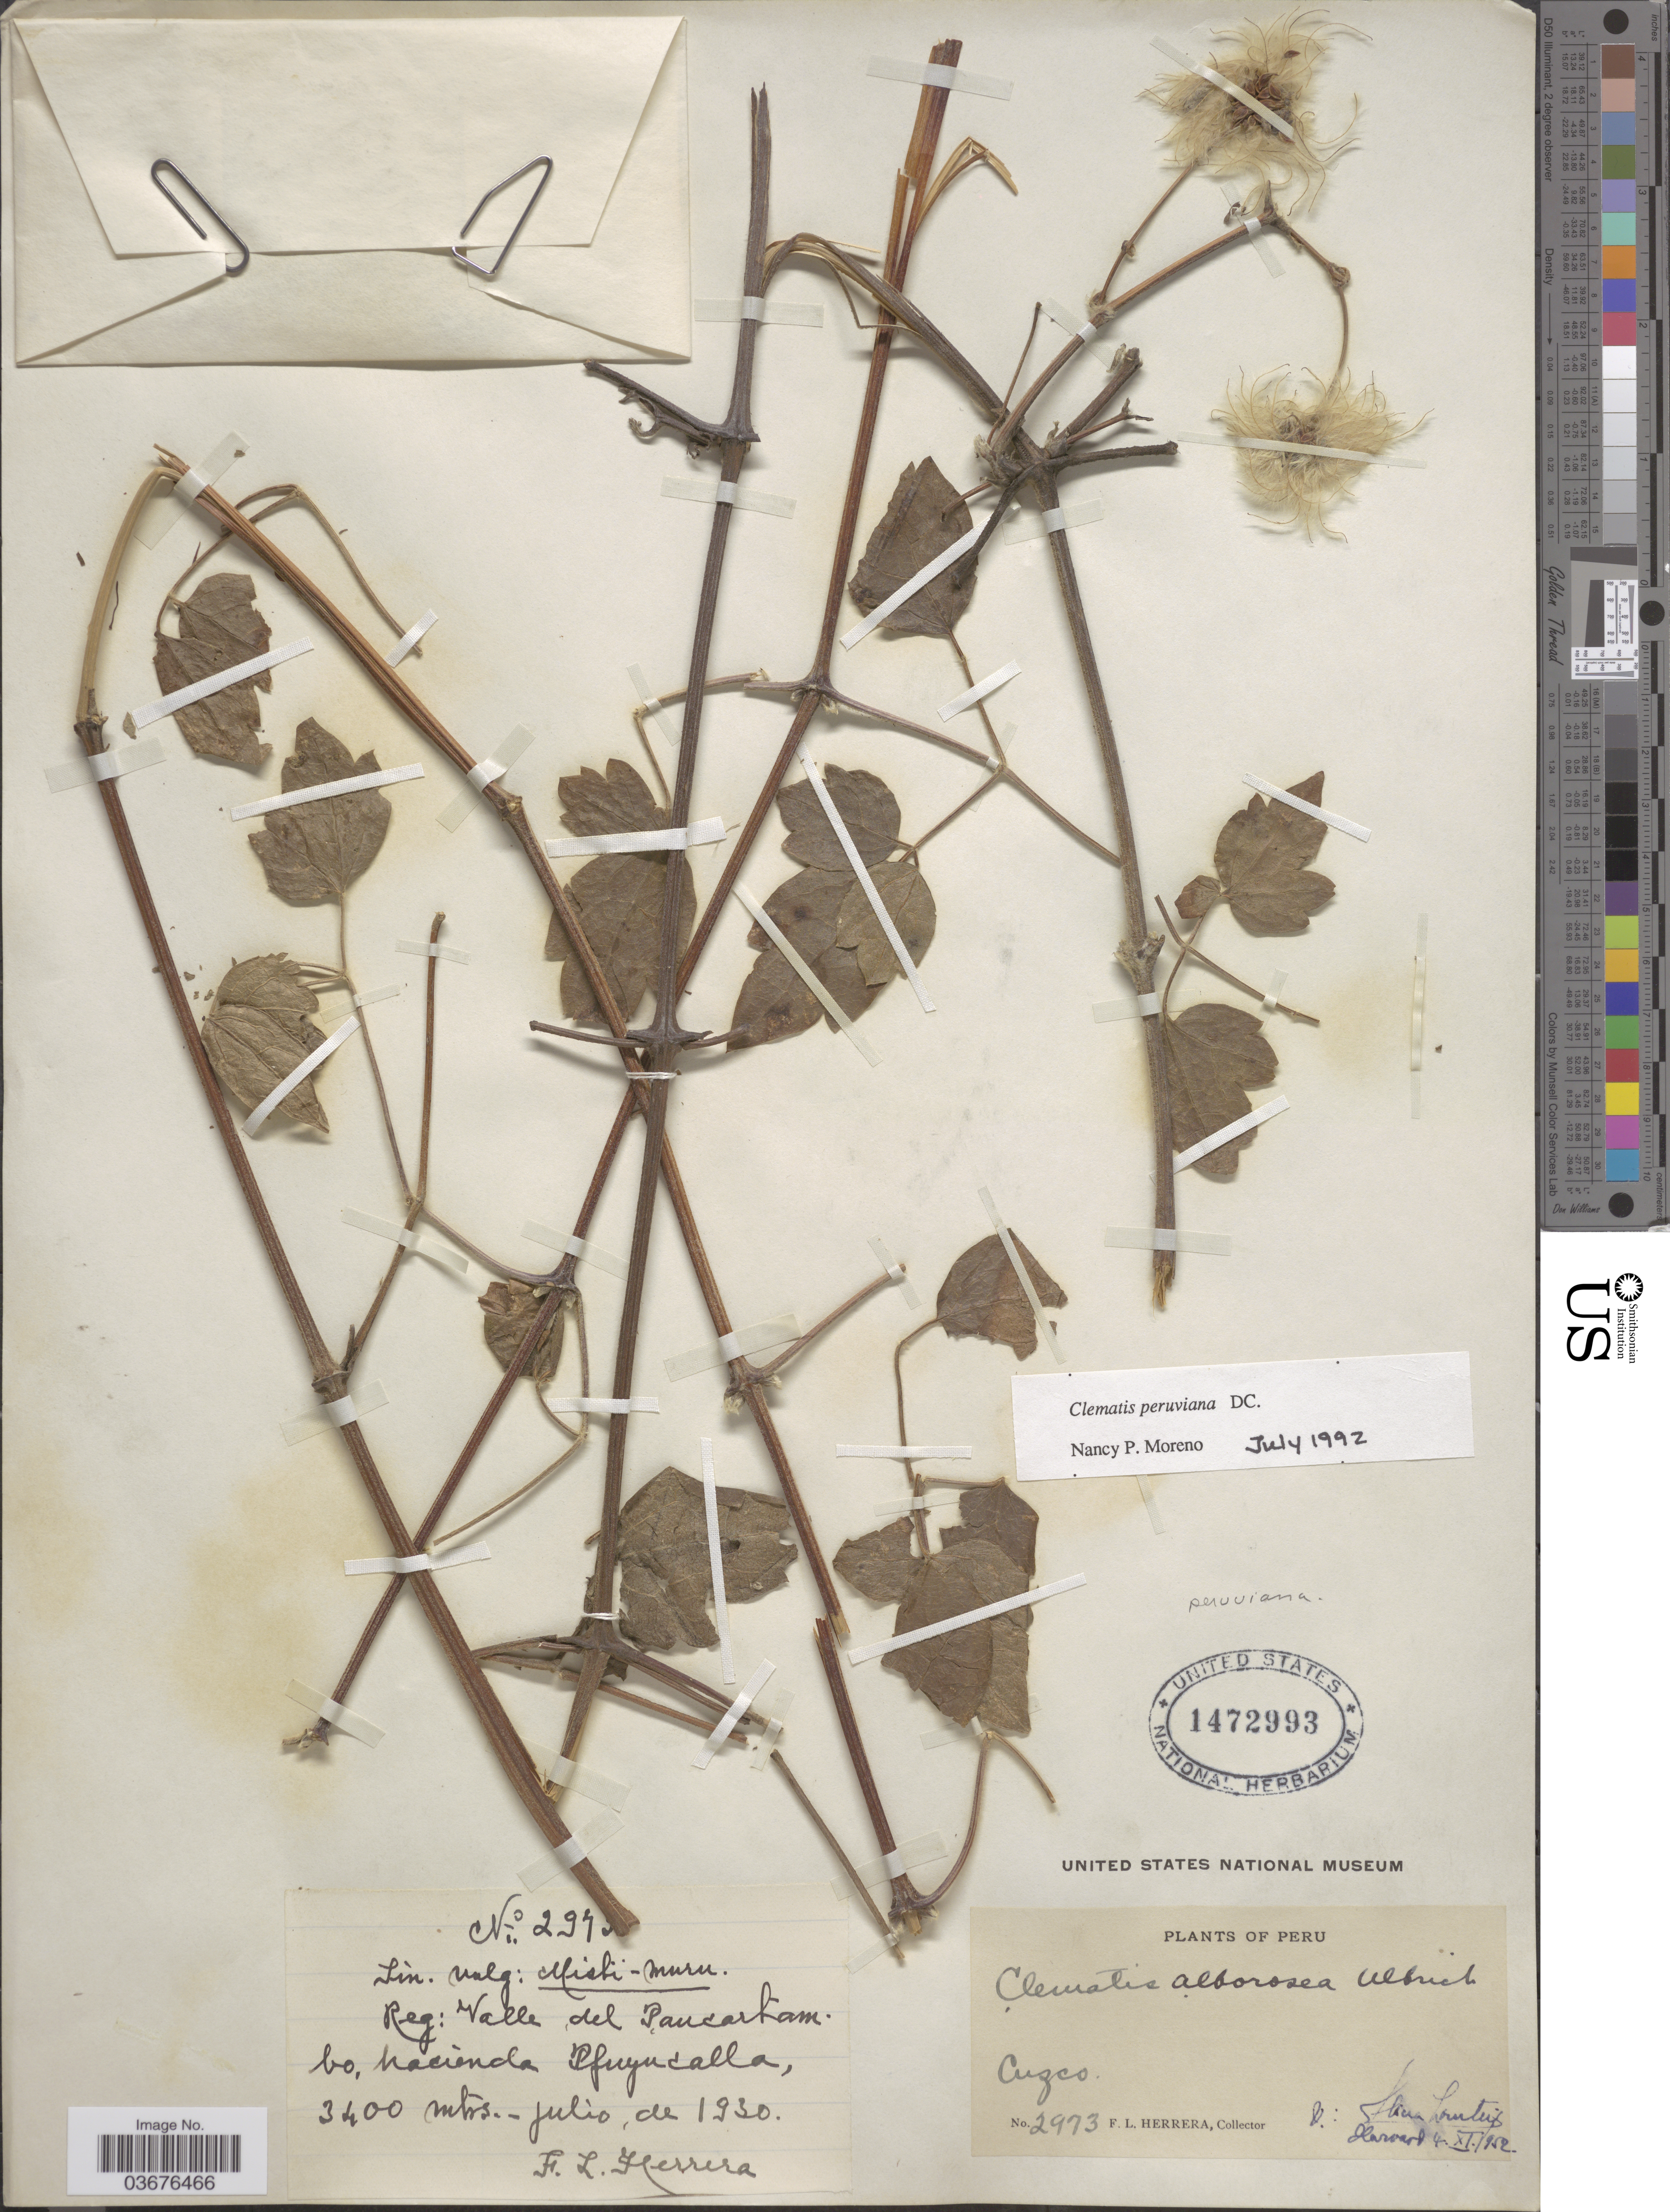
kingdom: Plantae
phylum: Tracheophyta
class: Magnoliopsida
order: Ranunculales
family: Ranunculaceae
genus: Clematis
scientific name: Clematis peruviana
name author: DC.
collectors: F. L. Herrera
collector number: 2973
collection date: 1930-07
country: Peru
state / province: Cusco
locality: Valle del Paucartambo, hacienda Pfuyucalla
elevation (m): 3400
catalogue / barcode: US 1472993